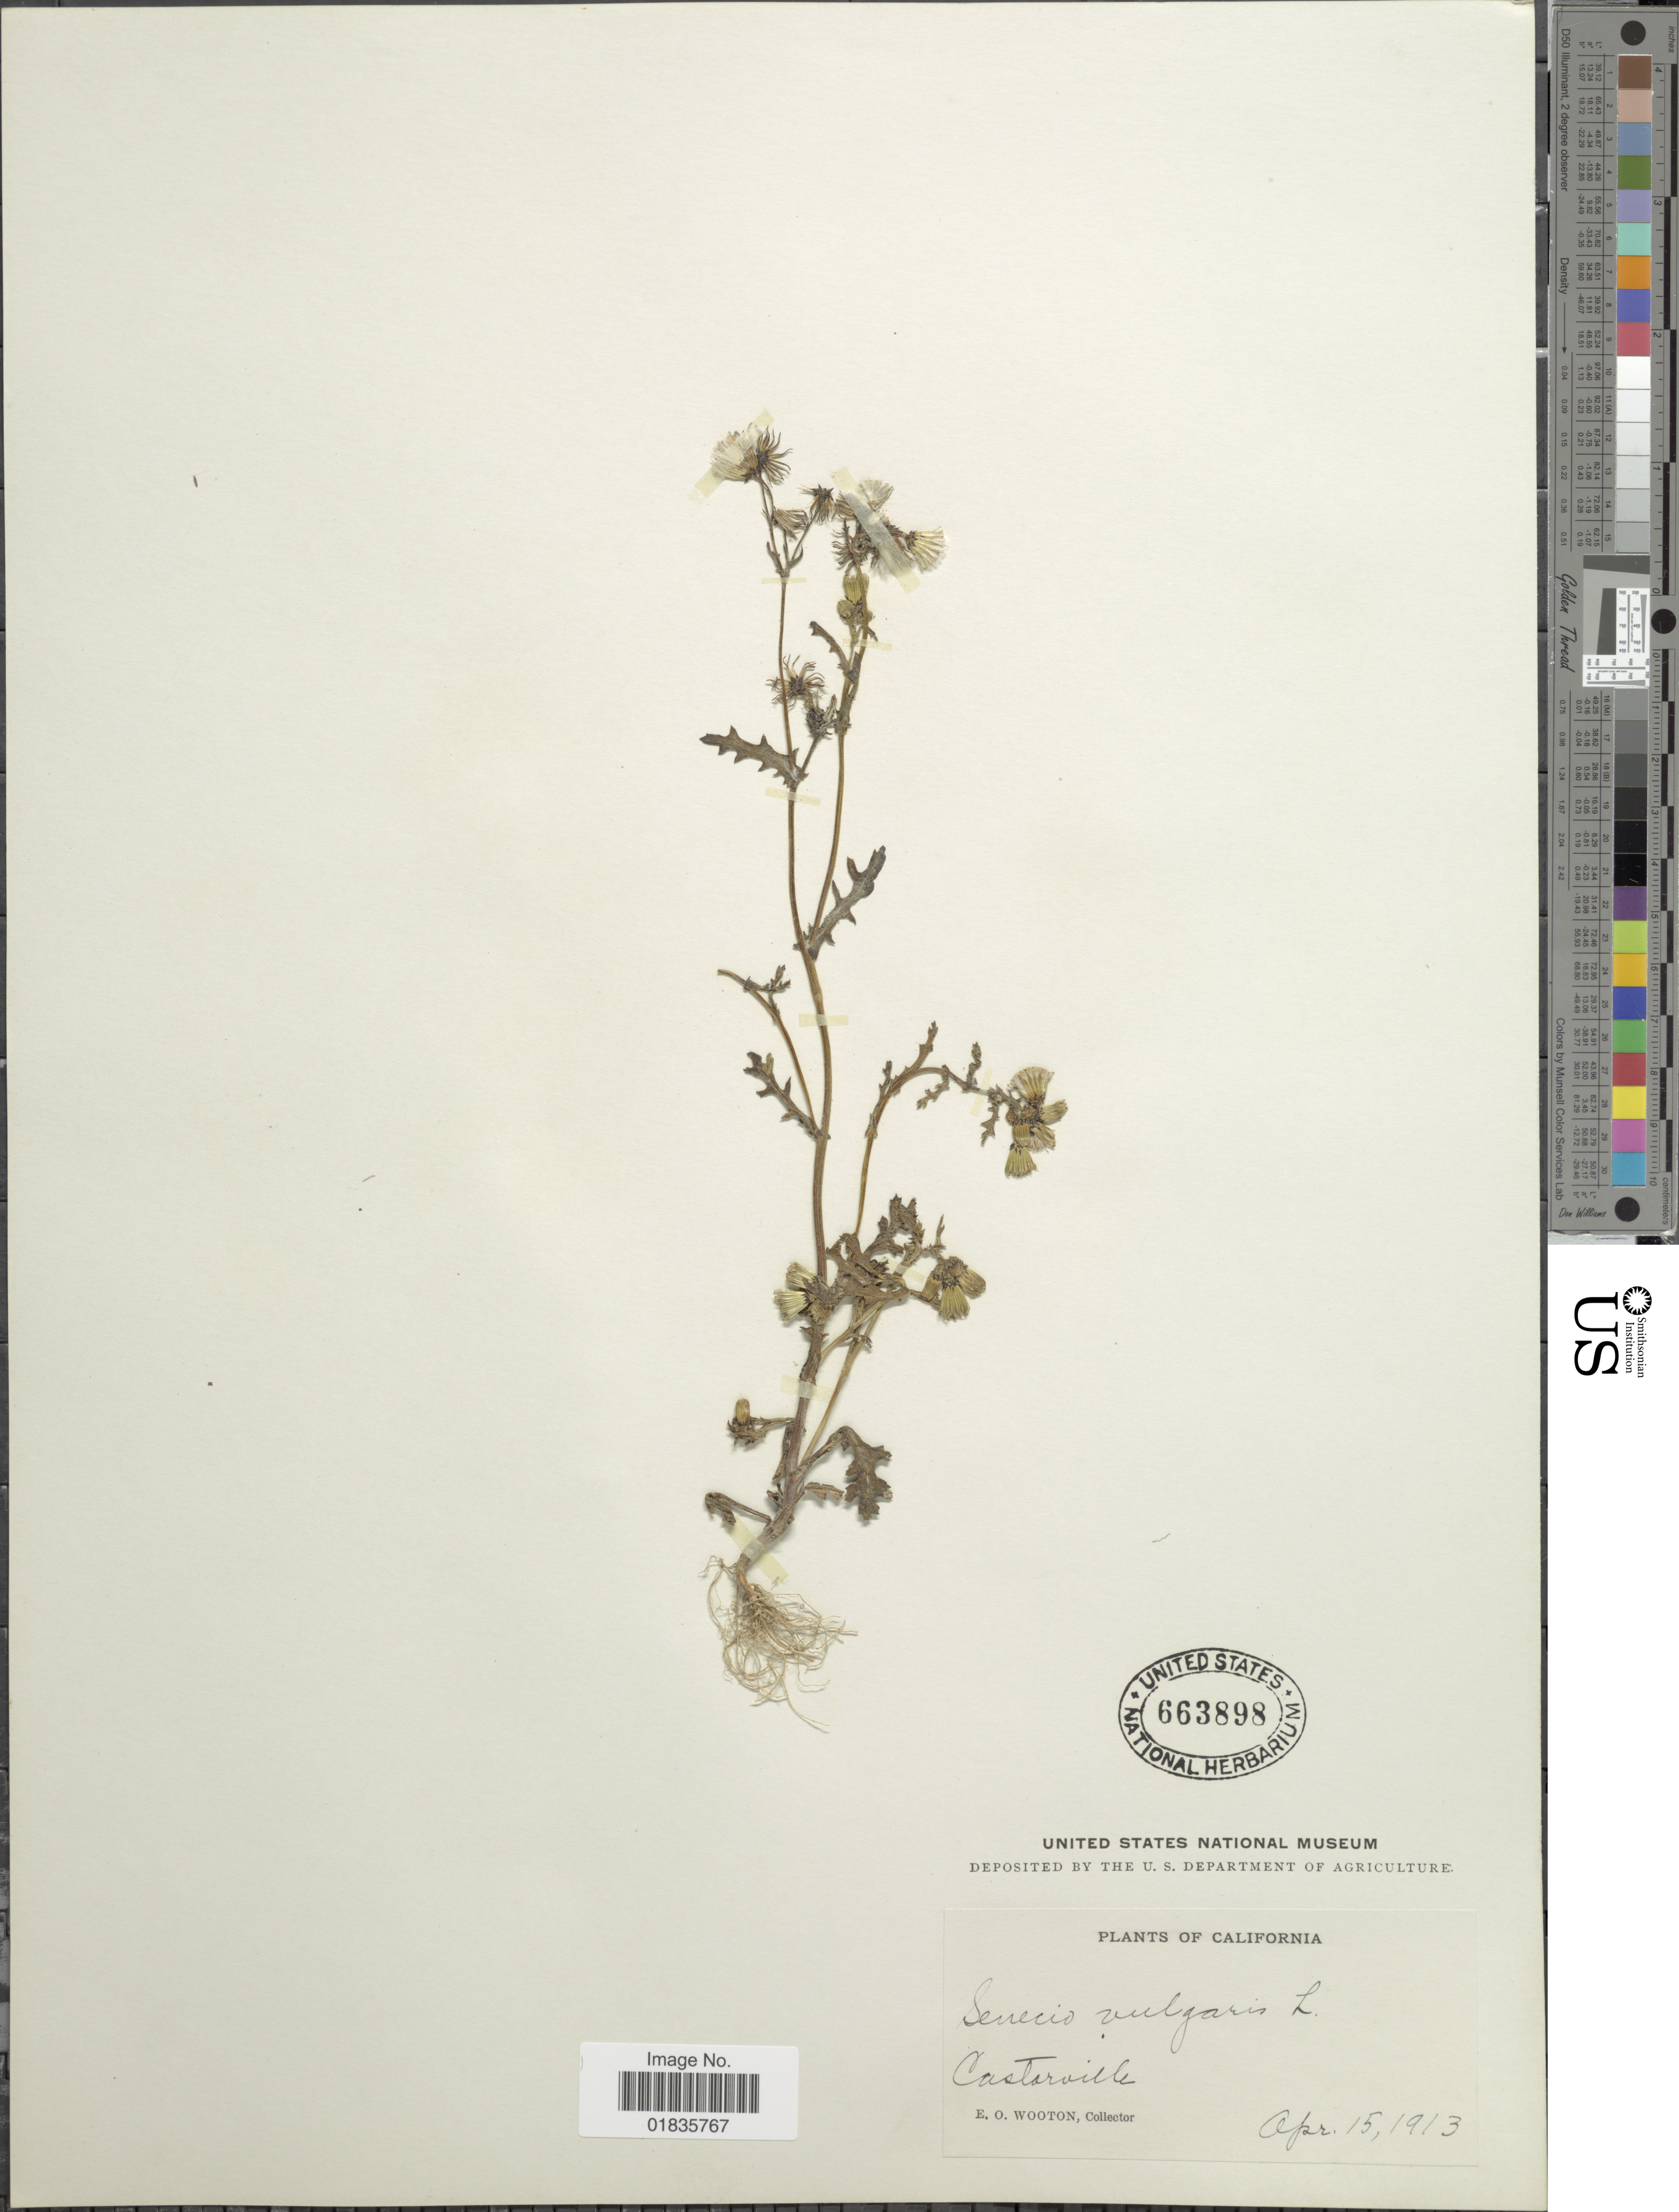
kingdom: Plantae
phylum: Tracheophyta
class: Magnoliopsida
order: Asterales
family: Asteraceae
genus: Senecio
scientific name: Senecio vulgaris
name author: L.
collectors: E. O. Wooton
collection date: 1913-04-15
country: United States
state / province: California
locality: Castorville.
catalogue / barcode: US 663898